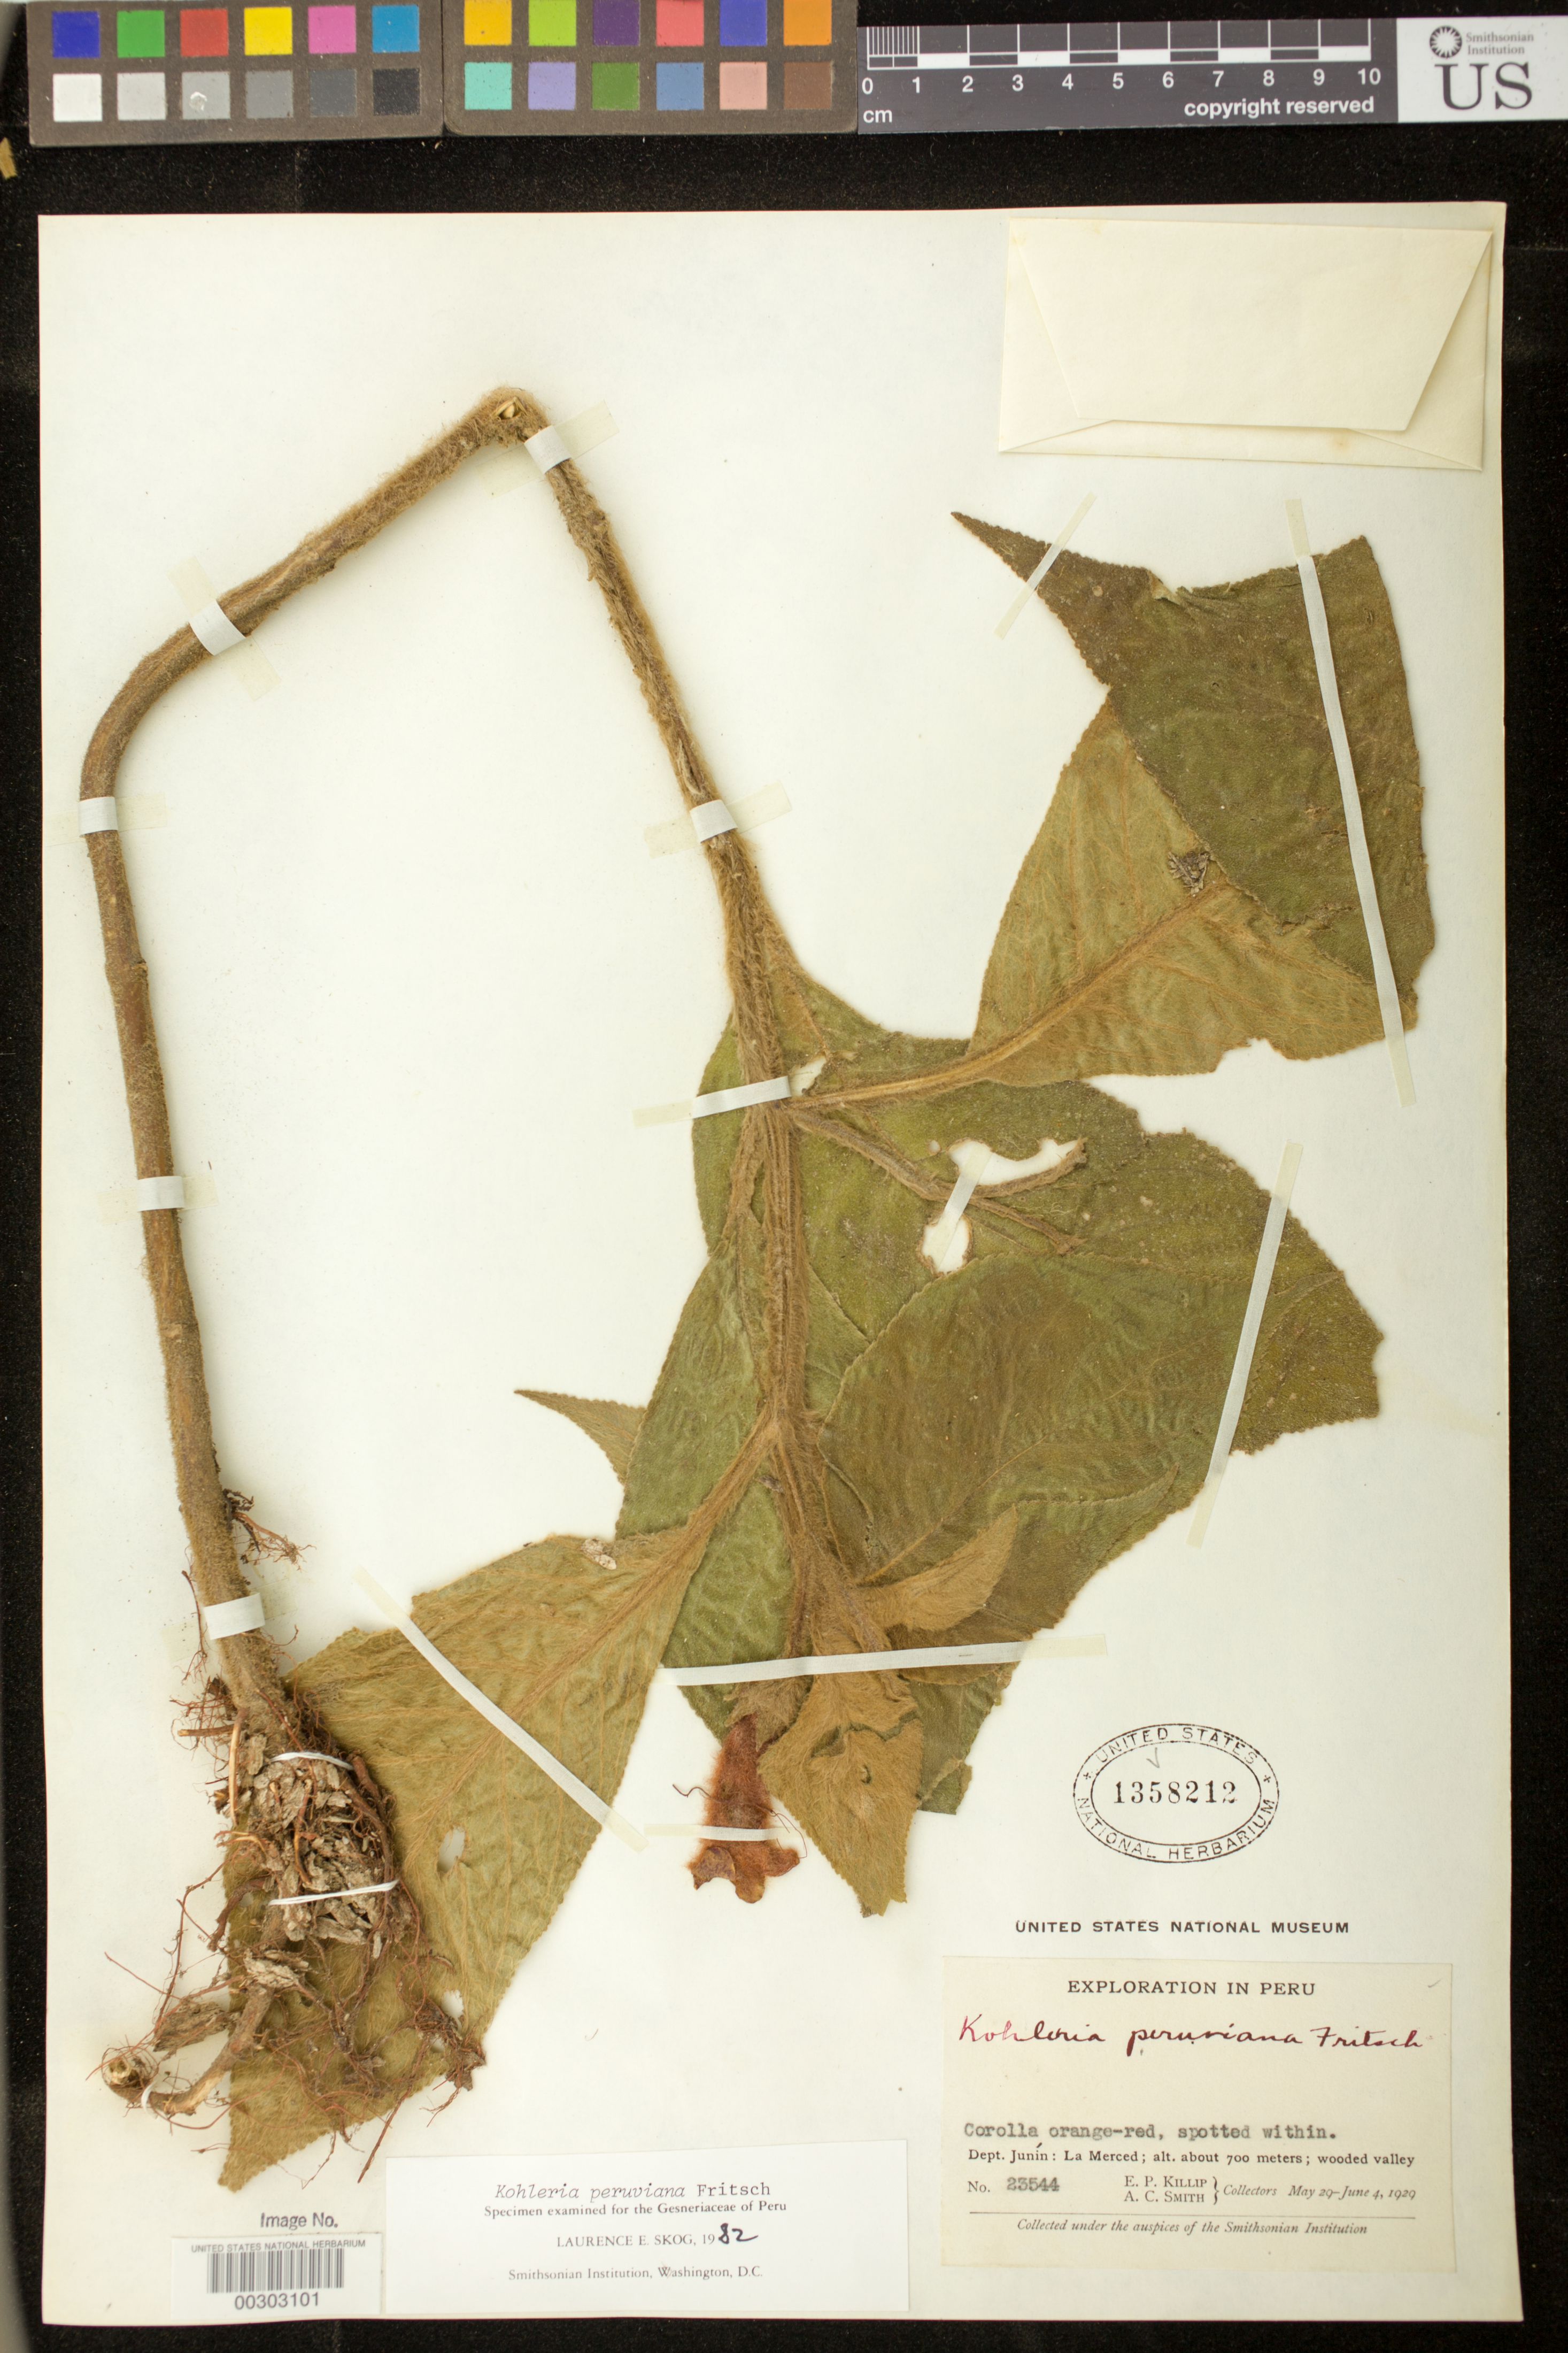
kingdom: Plantae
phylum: Tracheophyta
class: Magnoliopsida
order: Lamiales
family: Gesneriaceae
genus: Kohleria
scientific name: Kohleria peruviana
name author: Fritsch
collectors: E. P. Killip & A. C. Smith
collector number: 23544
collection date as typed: May-Jun 1929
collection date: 1929-05/1929-06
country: Peru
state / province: Junín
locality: La Merced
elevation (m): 700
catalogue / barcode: US 1358212